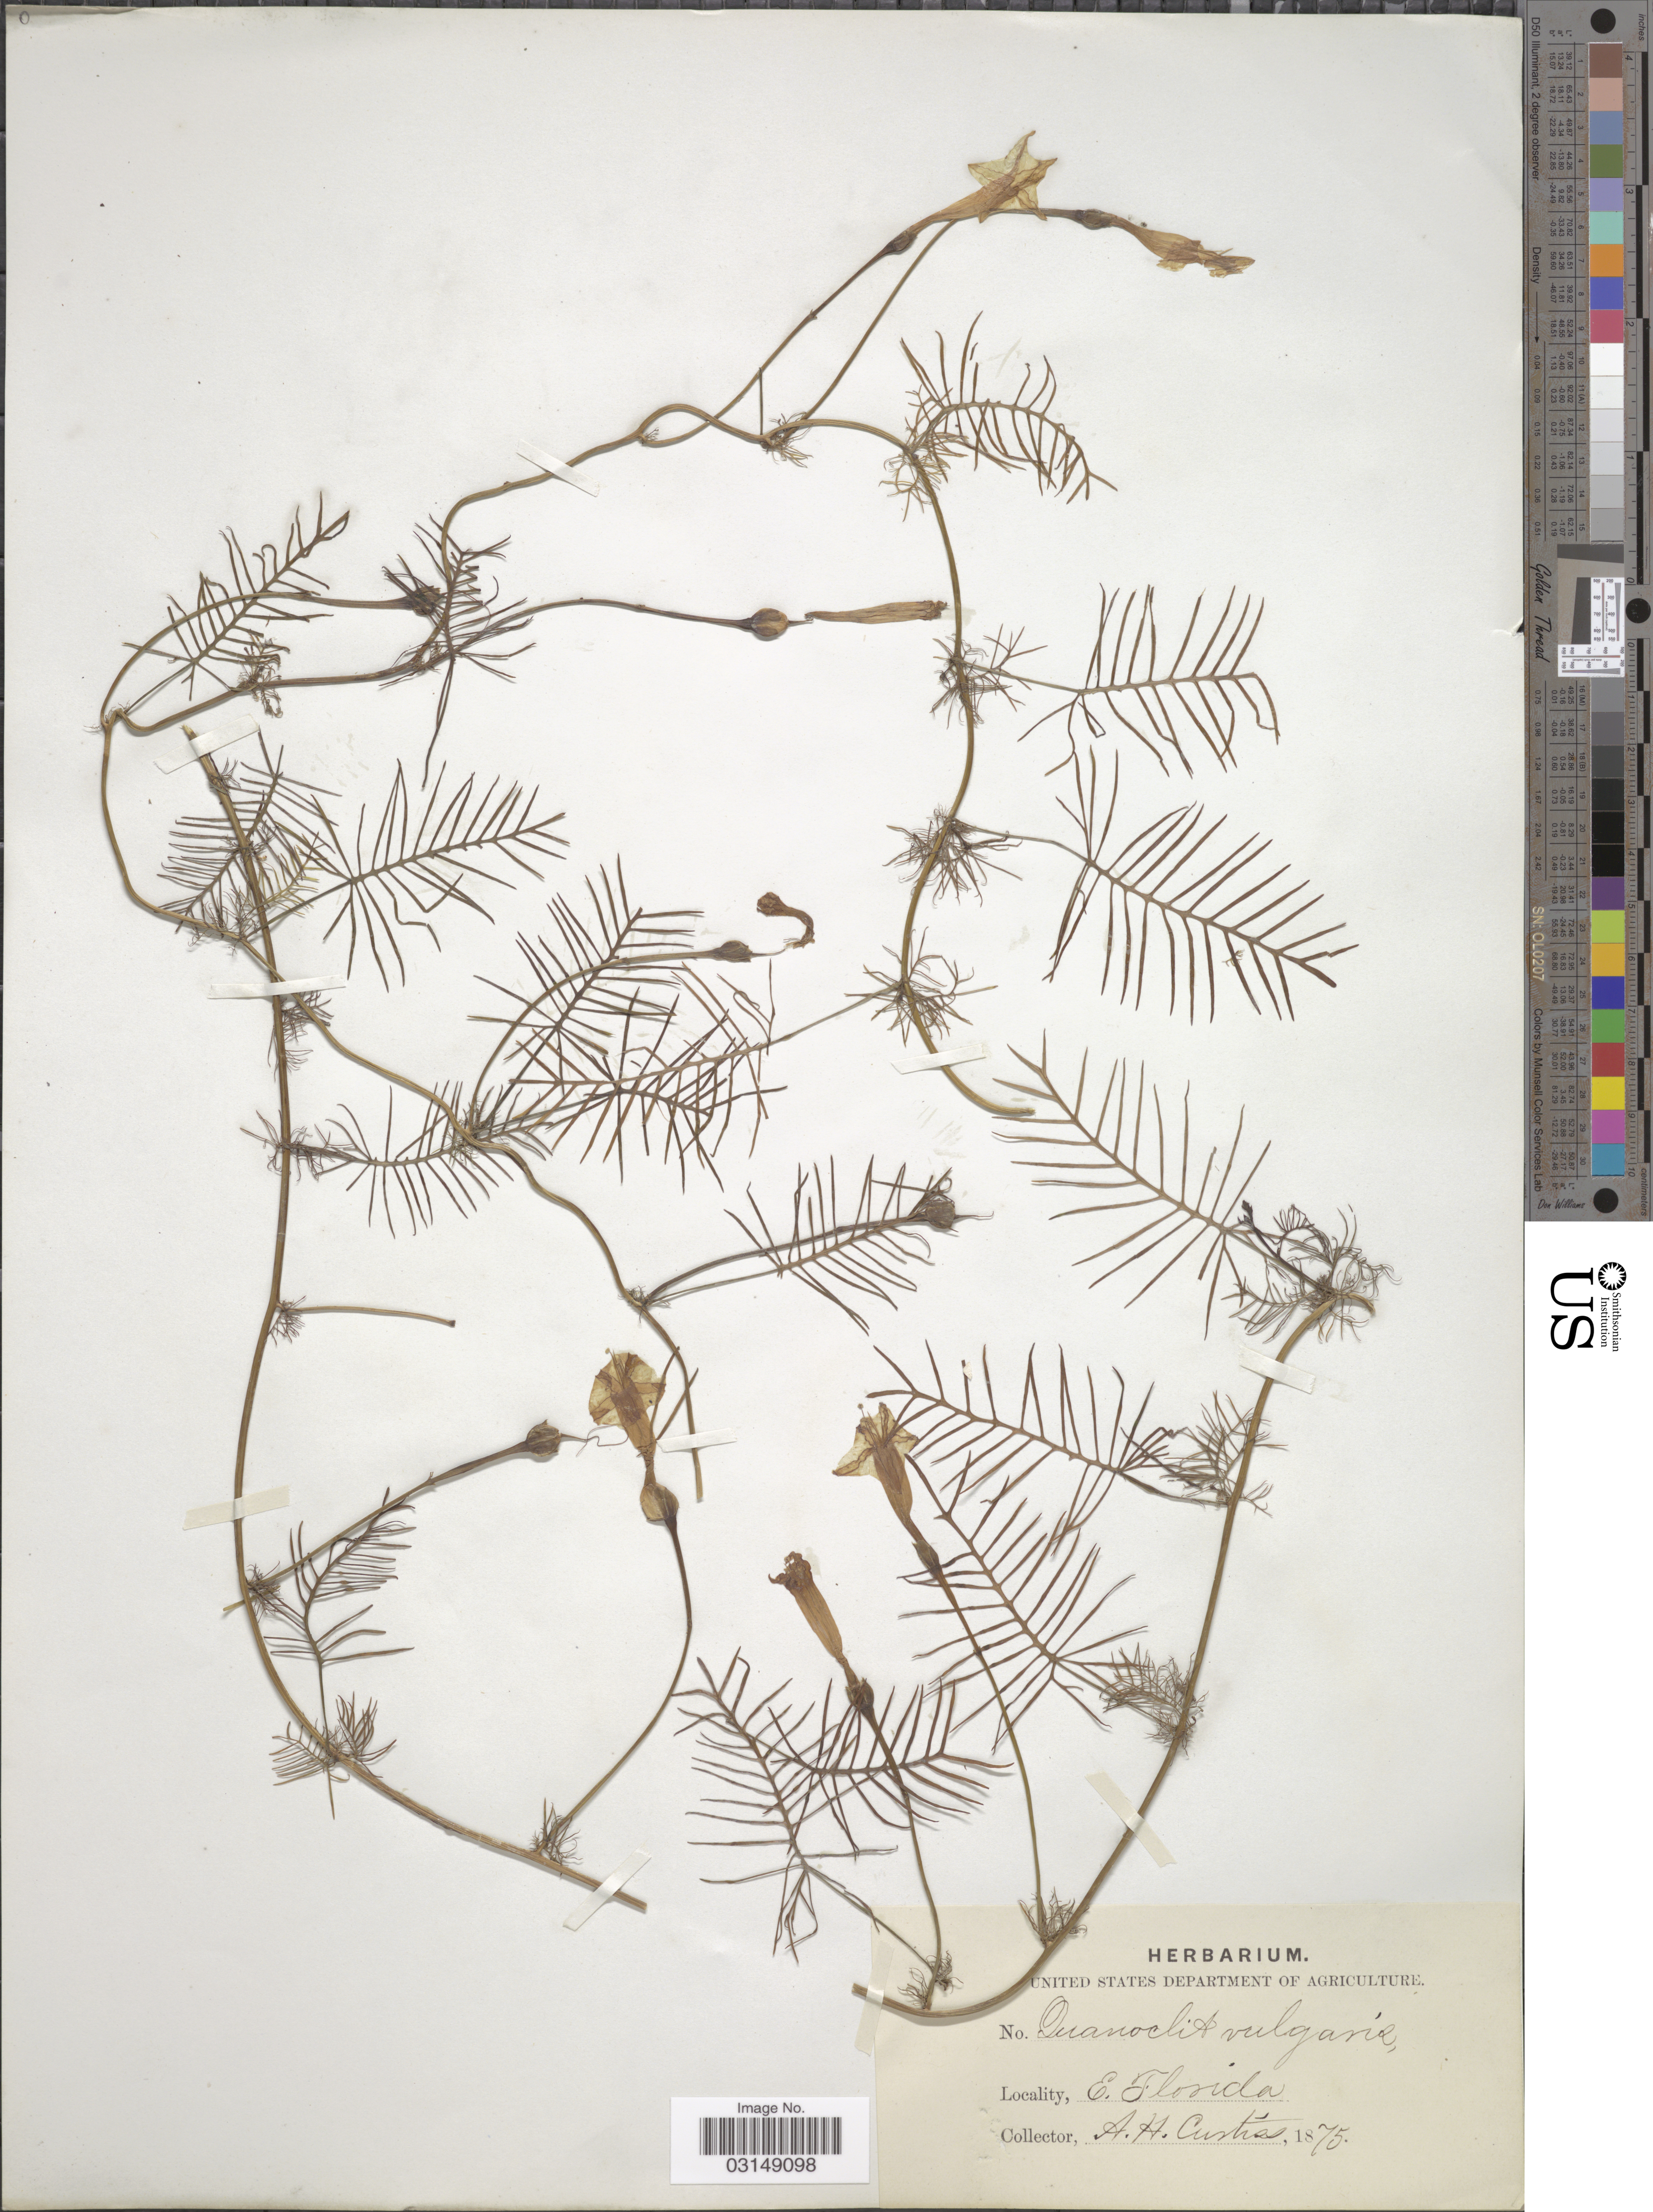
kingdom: Plantae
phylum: Tracheophyta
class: Magnoliopsida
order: Solanales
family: Convolvulaceae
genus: Ipomoea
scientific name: Ipomoea quamoclit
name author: L.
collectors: A. H. Curtiss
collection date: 1875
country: United States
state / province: Florida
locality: E. Florida.